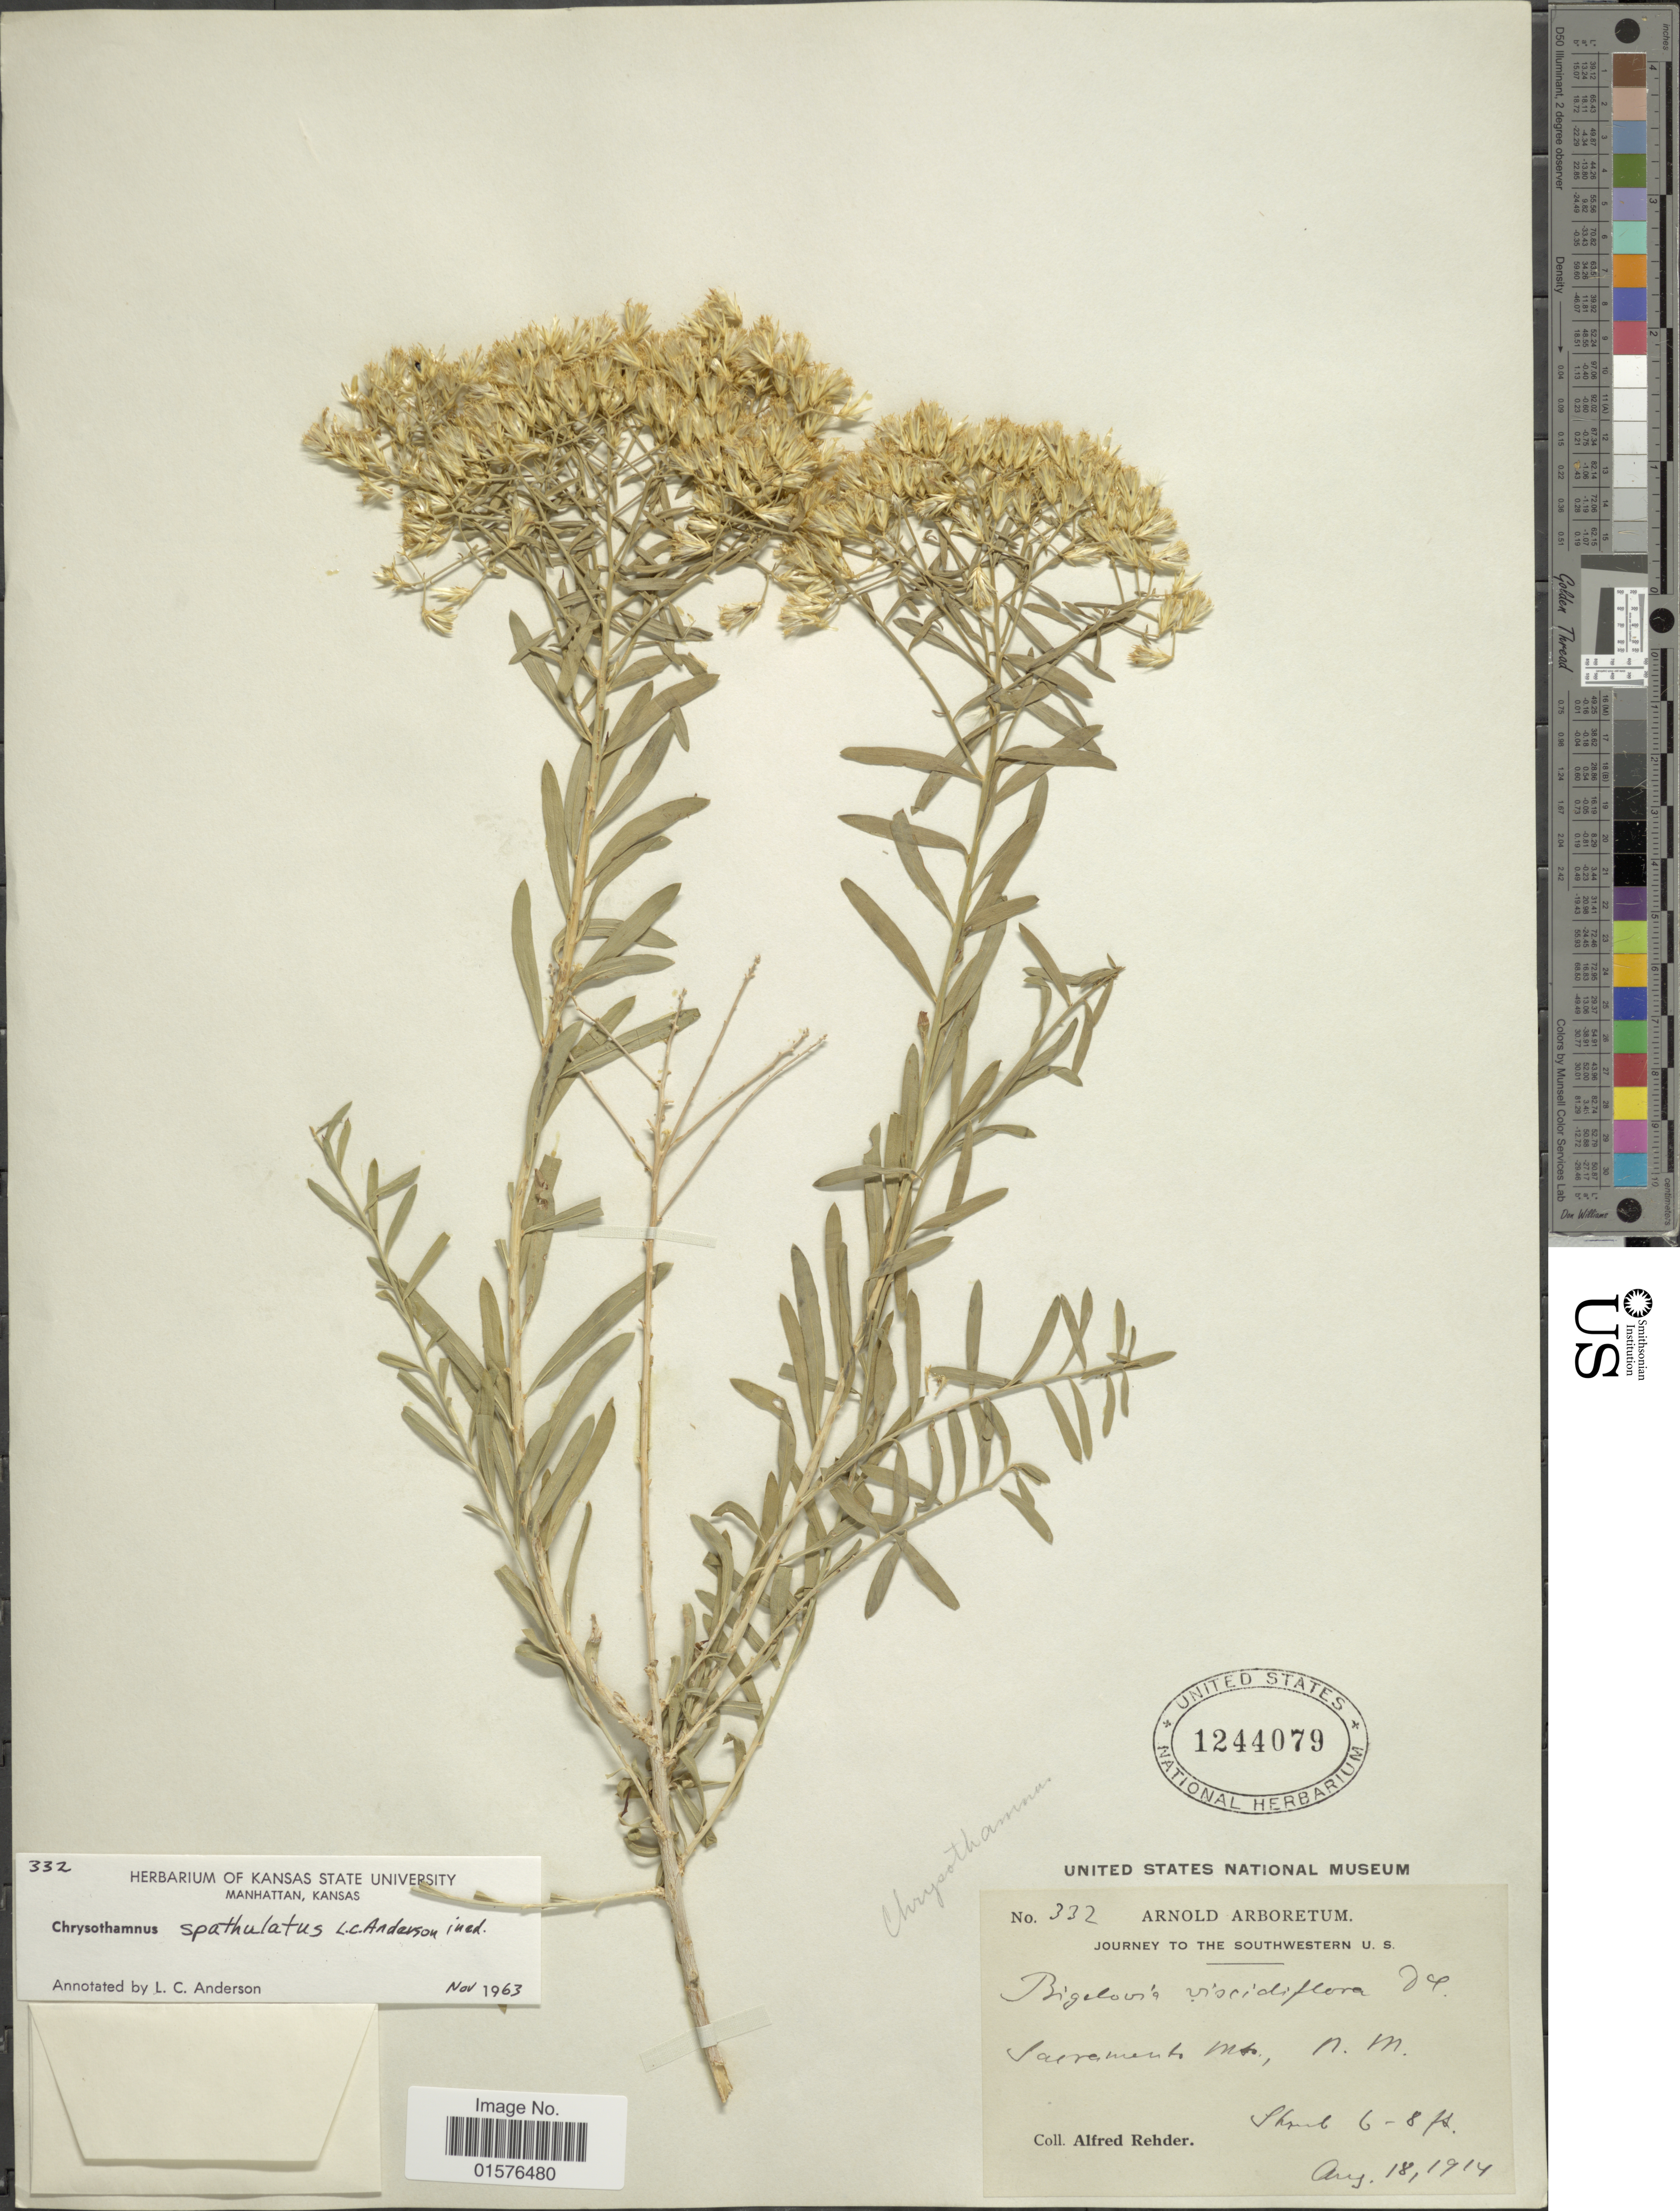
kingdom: Plantae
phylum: Tracheophyta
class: Magnoliopsida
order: Asterales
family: Asteraceae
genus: Lorandersonia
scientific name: Lorandersonia spathulata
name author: (L.C. Anderson) et al.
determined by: Urbatsch, Lowell E., Curator (LSU), Louisiana State University (UNITED STATES)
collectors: A. Rehder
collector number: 332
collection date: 1914-08-18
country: United States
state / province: New Mexico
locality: Sacramento Mts.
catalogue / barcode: US 1244079